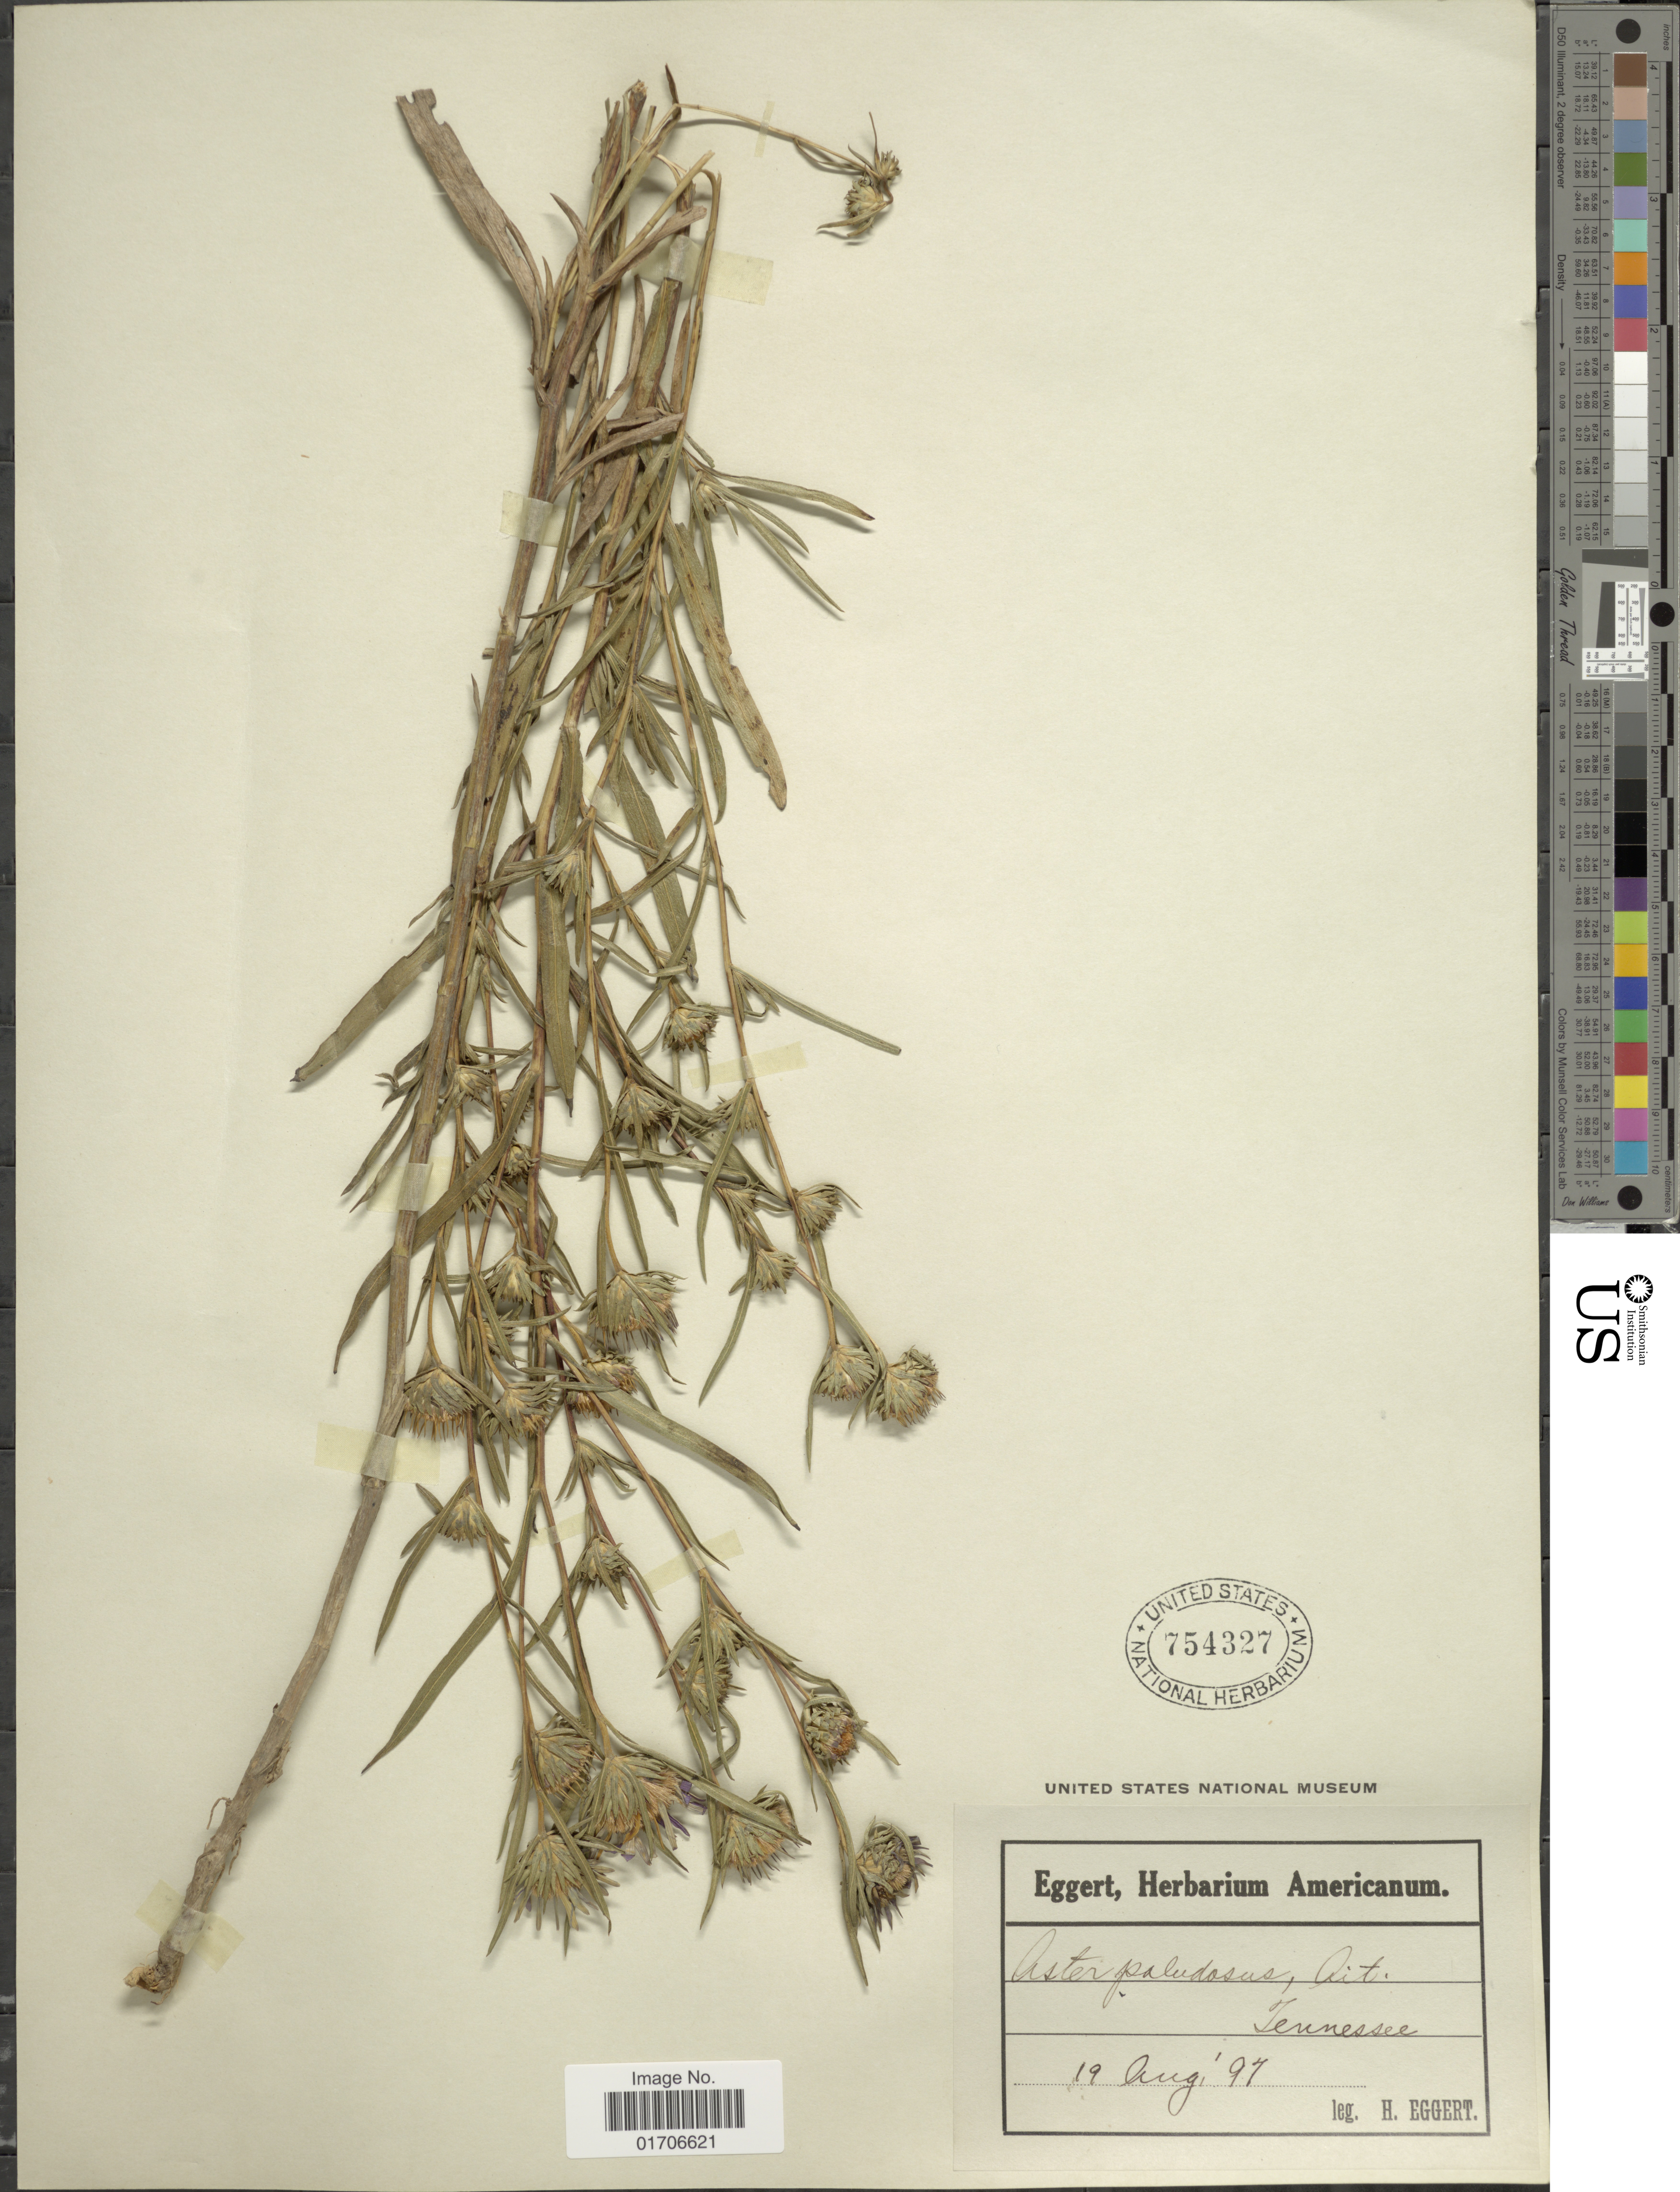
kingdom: Plantae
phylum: Tracheophyta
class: Magnoliopsida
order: Asterales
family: Asteraceae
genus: Eurybia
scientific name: Eurybia paludosa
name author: (Aiton) G.L. Nesom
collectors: H. Eggert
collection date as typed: Transcribed d/m/y: 19/8/97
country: United States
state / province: Tennessee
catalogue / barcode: US 754327